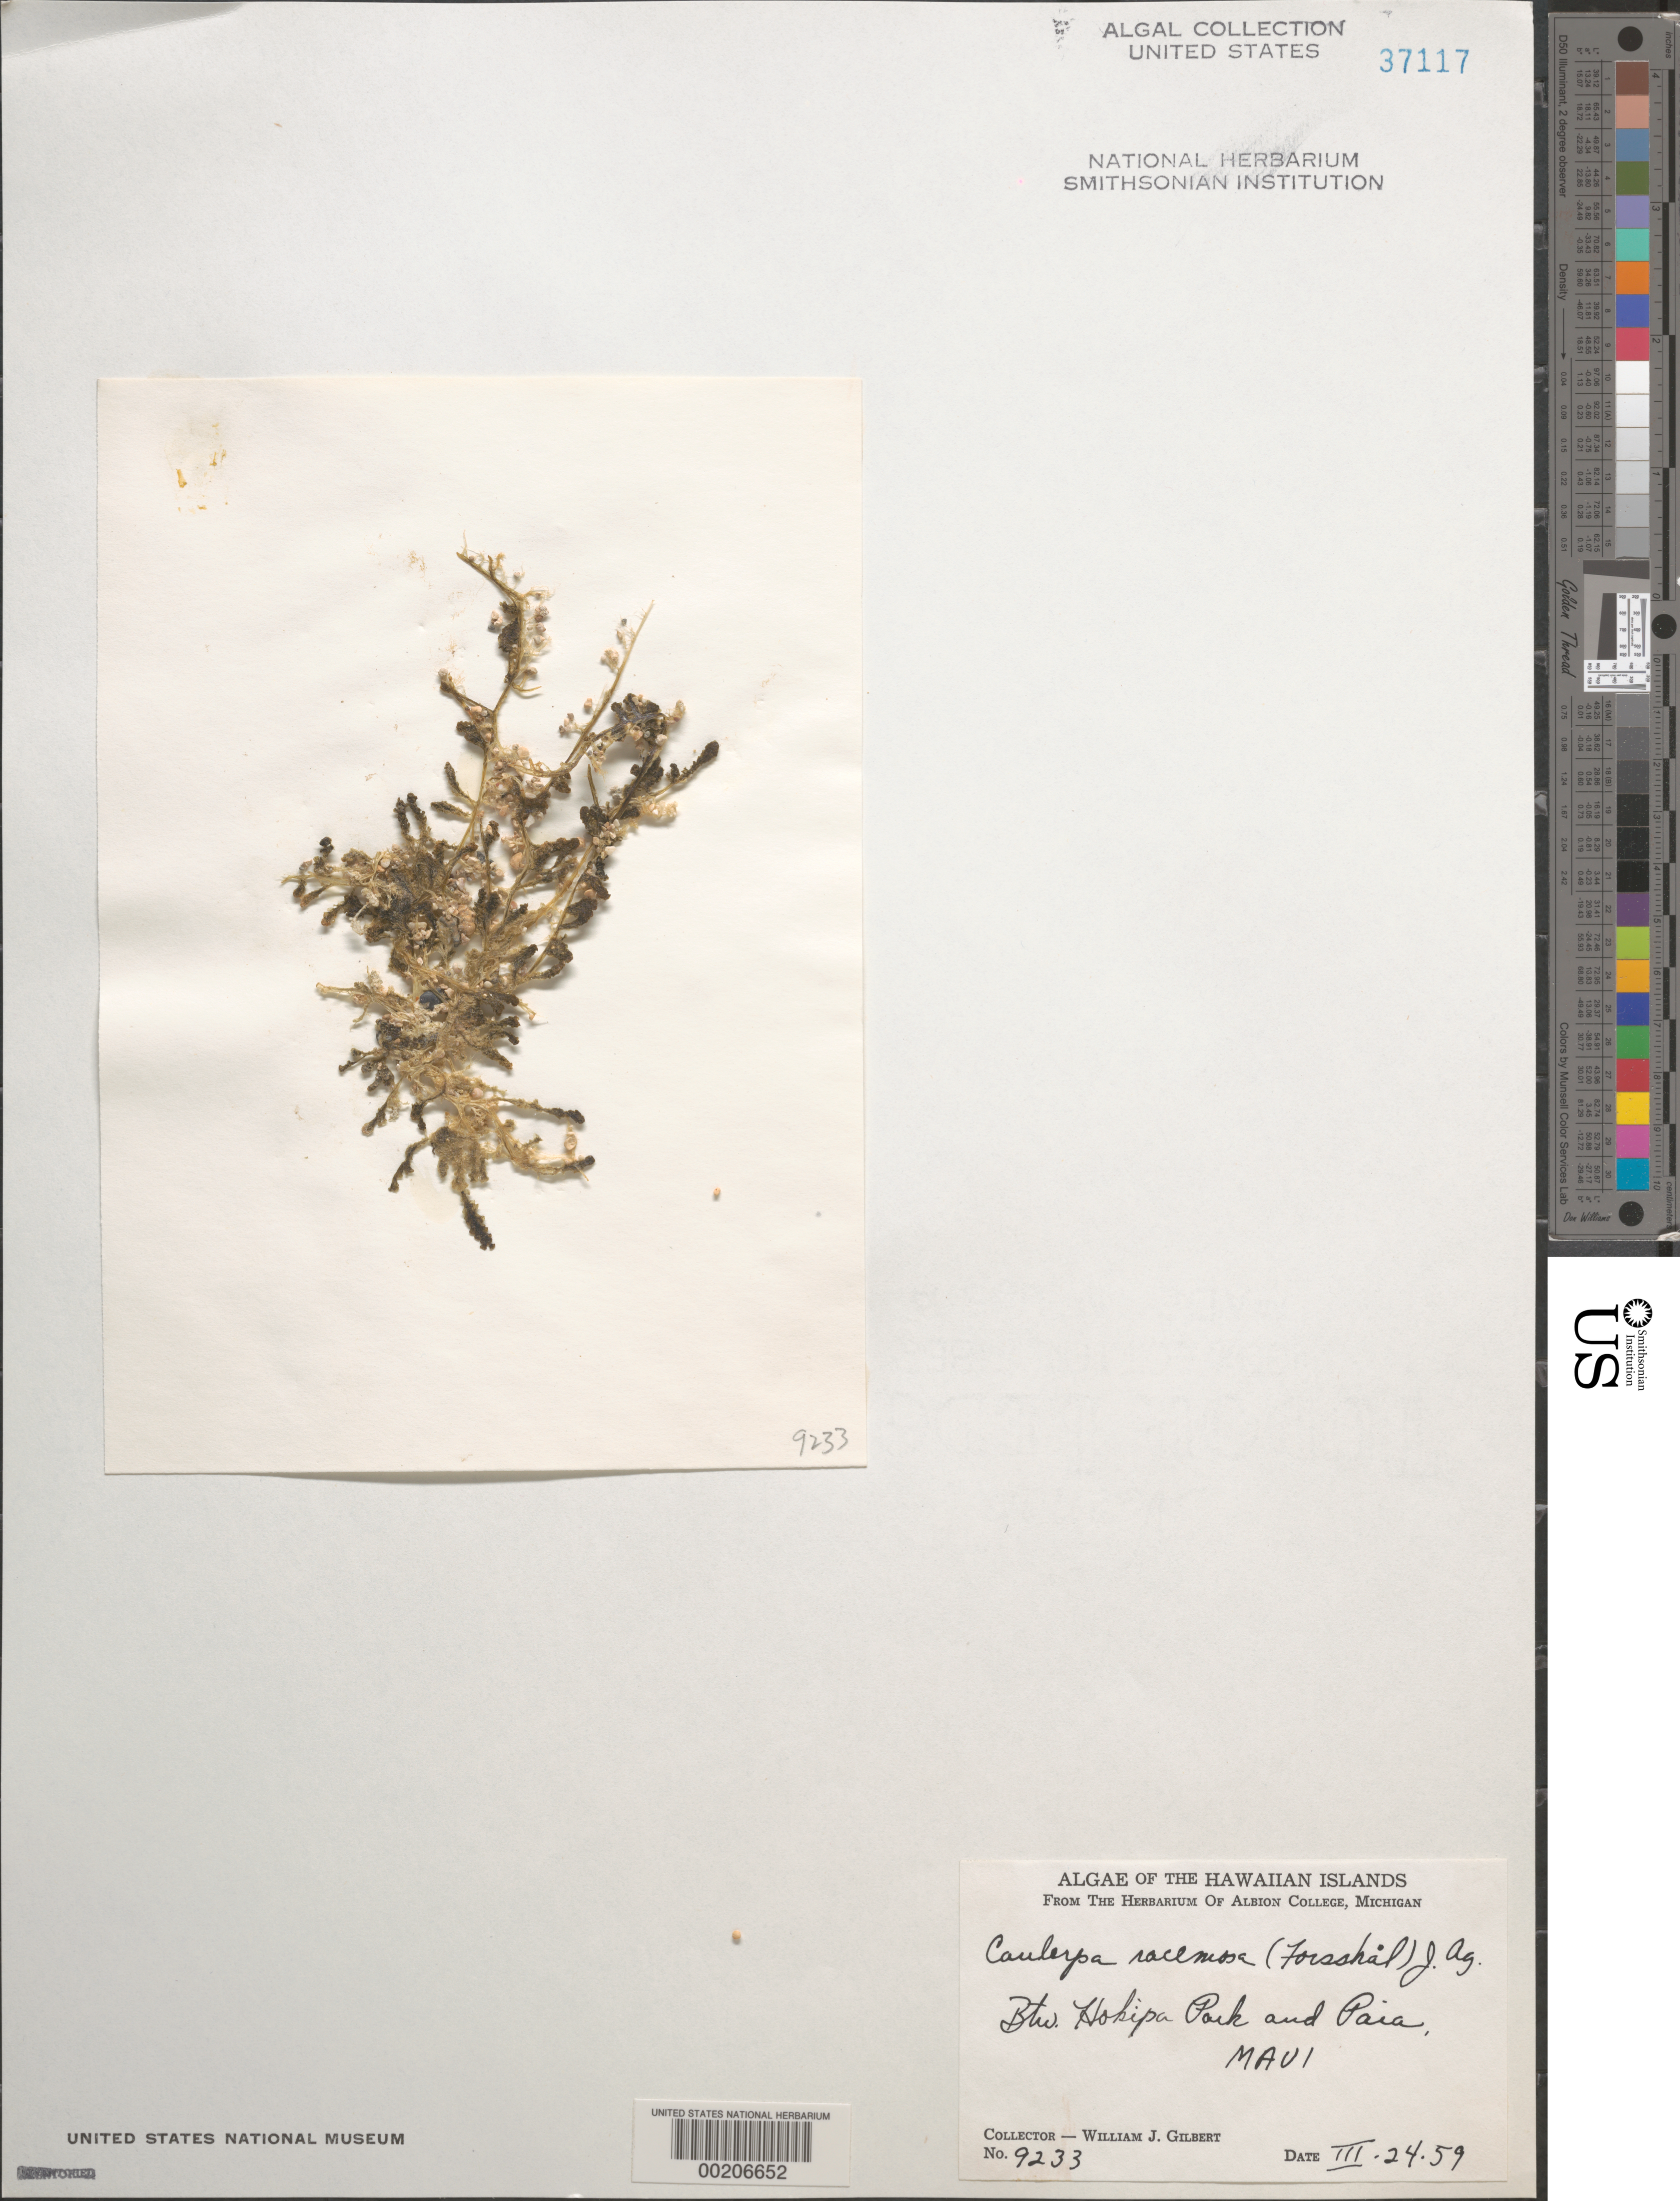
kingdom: Plantae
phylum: Chlorophyta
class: Ulvophyceae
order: Bryopsidales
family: Caulerpaceae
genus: Caulerpa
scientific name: Caulerpa racemosa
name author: (Forssk.) J. Agardh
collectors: W. J. Gilbert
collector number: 9233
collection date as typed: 24 Mar 1959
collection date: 1959-03-24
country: United States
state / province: Hawaii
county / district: Maui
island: Maui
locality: Between Hookipa Park (Hokipa Park) and Paia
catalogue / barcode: US 37117